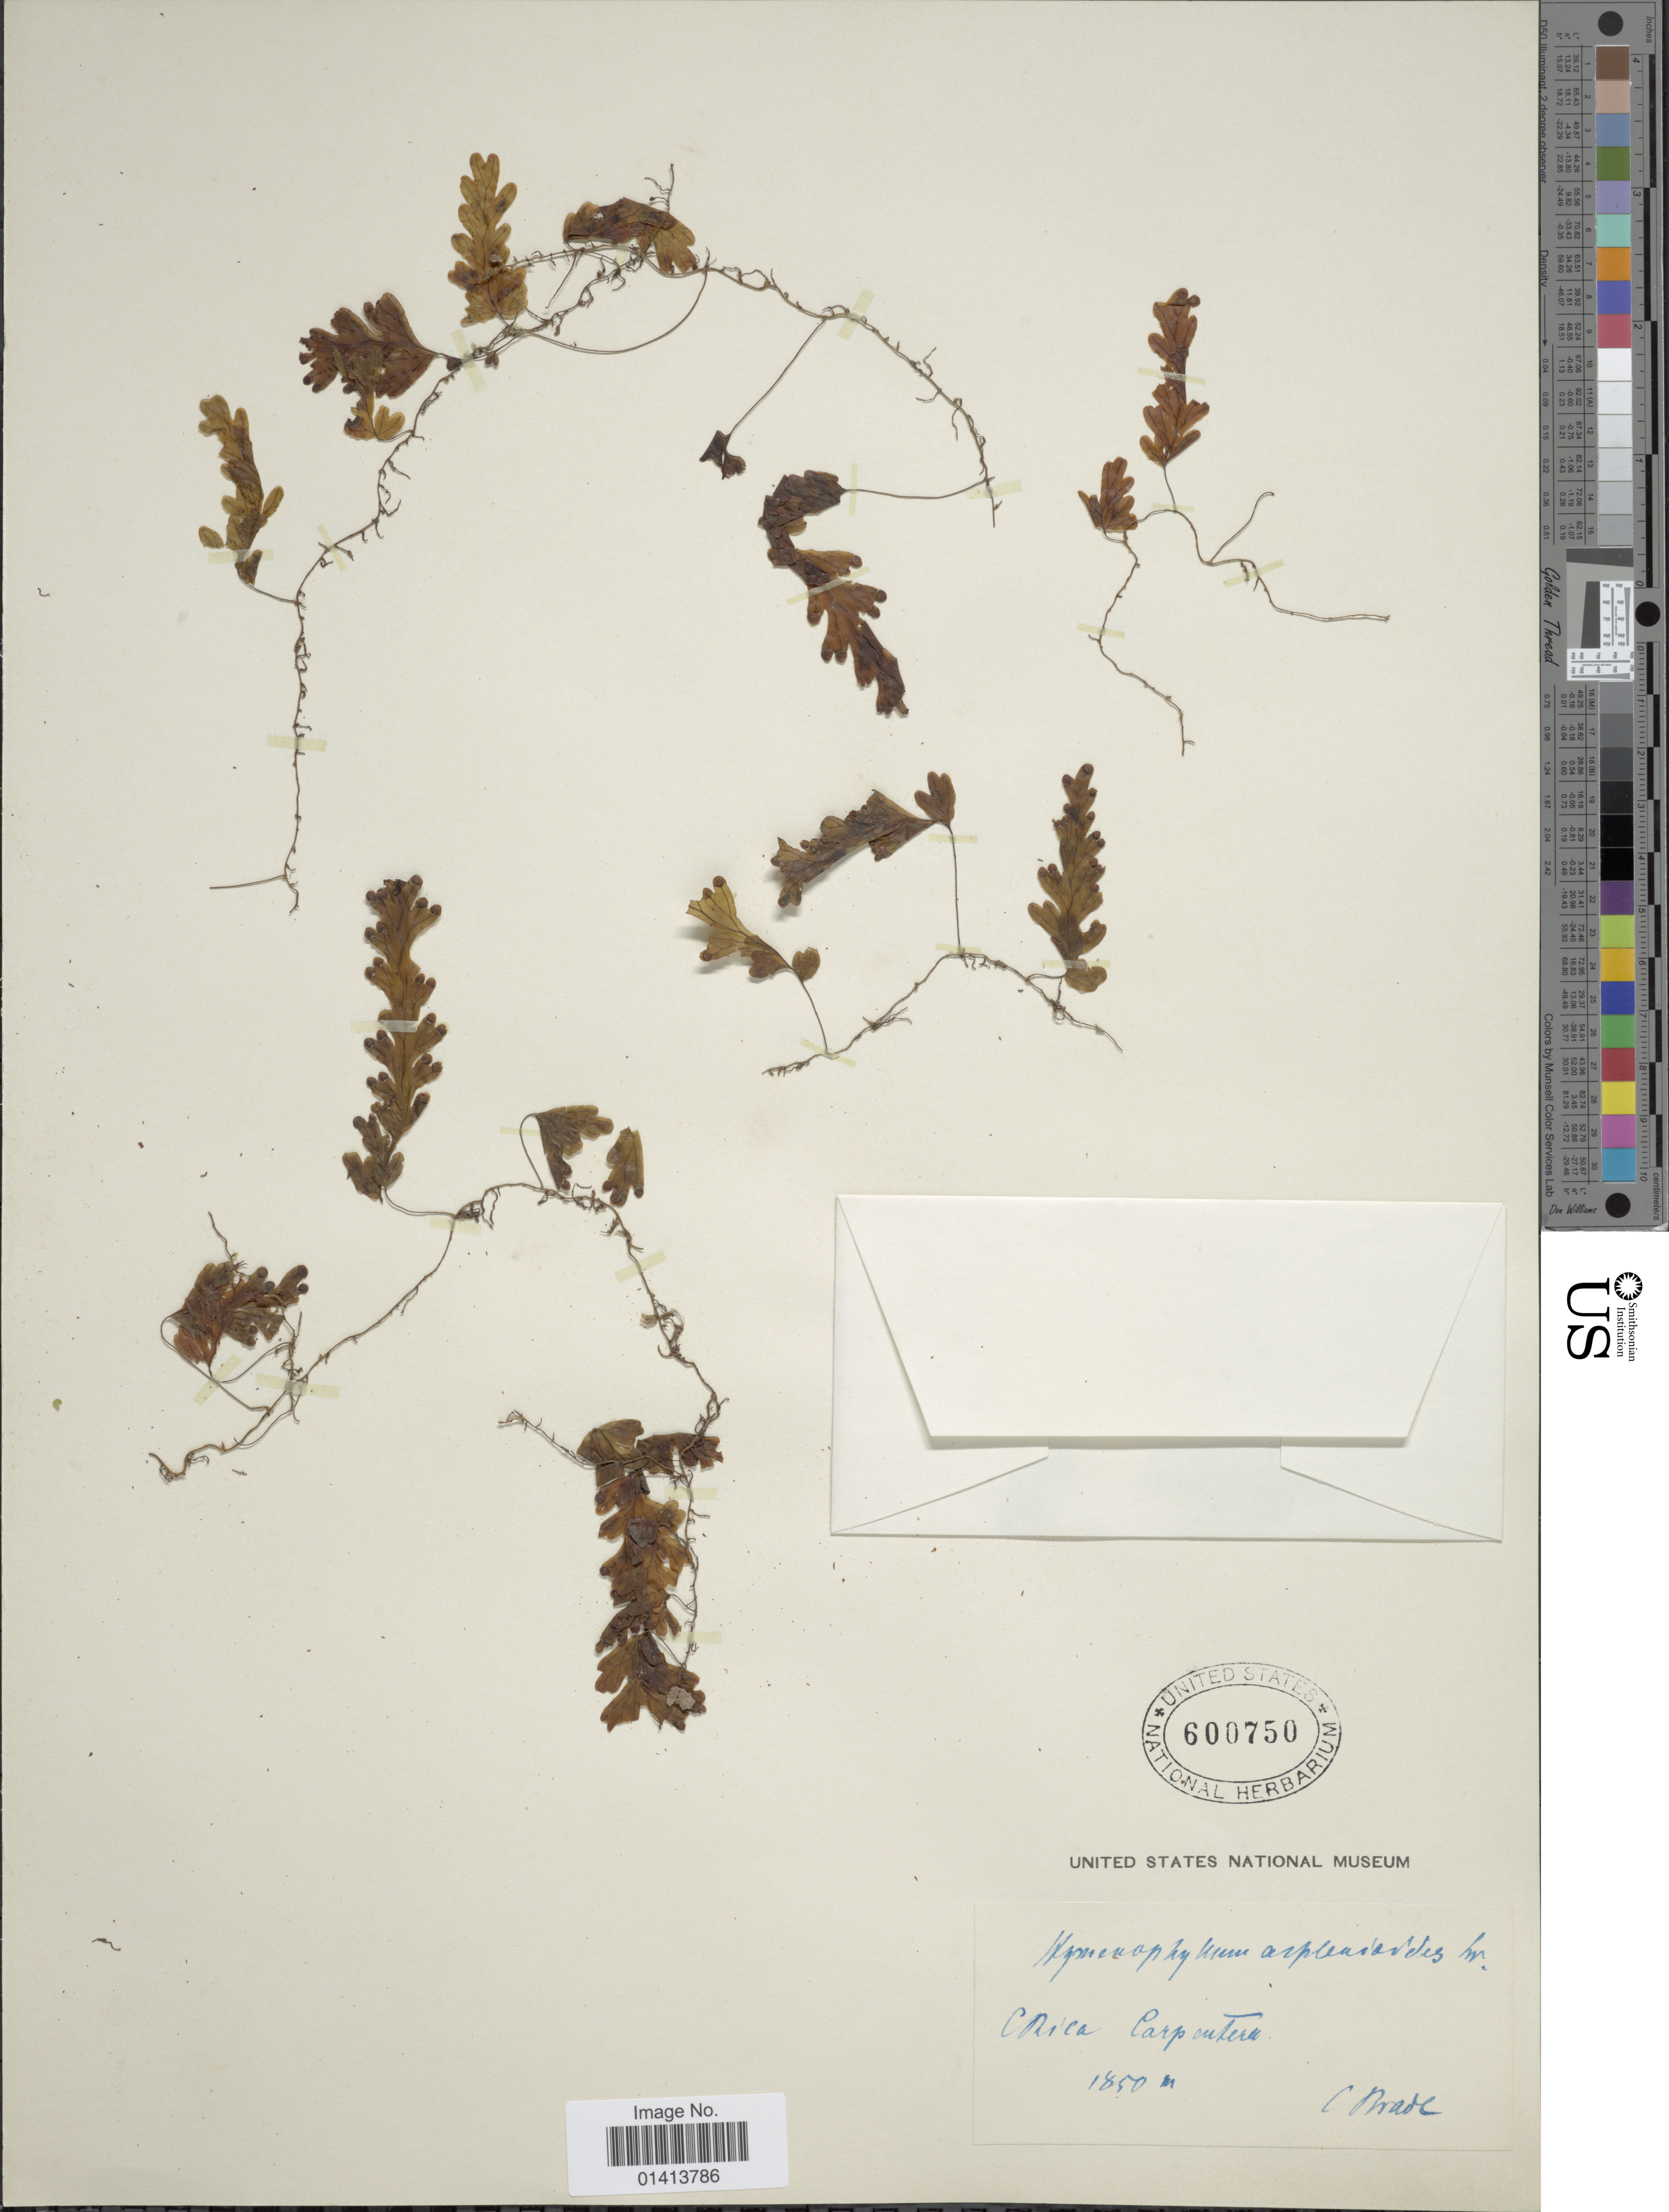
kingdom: Plantae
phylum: Tracheophyta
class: Polypodiopsida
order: Hymenophyllales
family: Hymenophyllaceae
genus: Hymenophyllum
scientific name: Hymenophyllum asplenioides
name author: (Sw.) Sw.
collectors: C. Brade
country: Costa Rica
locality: Carpintera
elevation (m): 1850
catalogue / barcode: US 600750